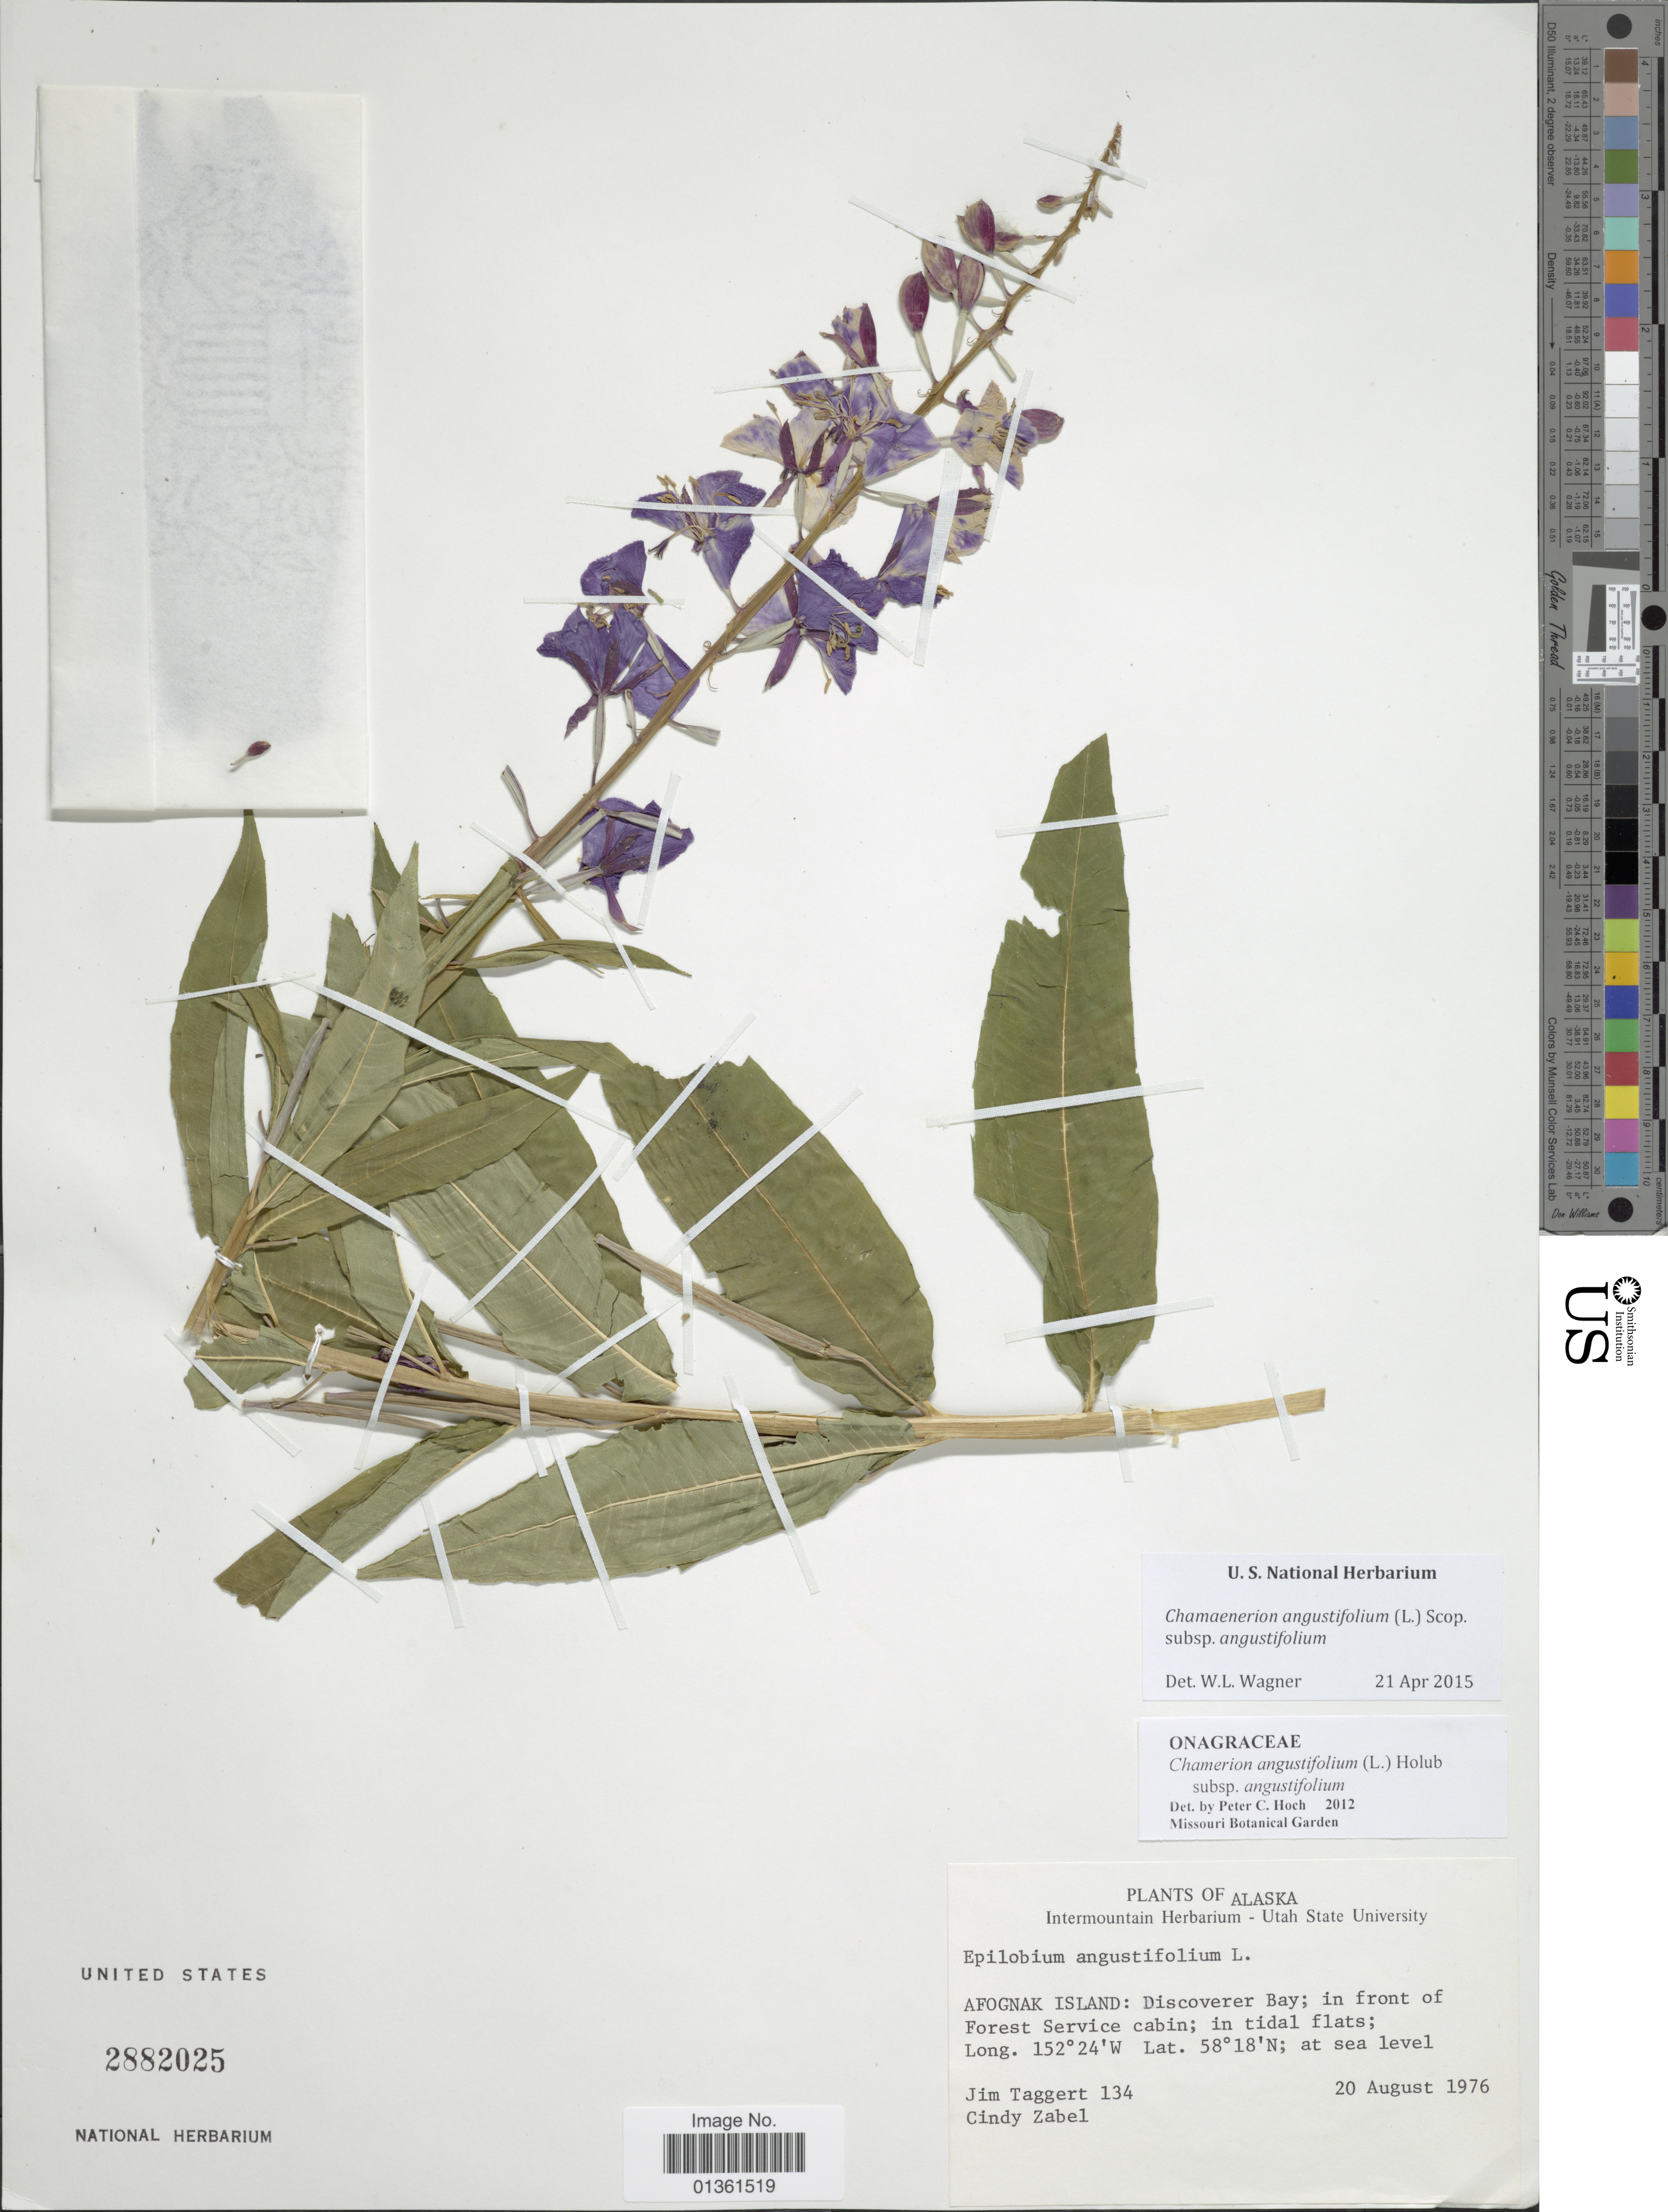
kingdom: Plantae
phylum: Tracheophyta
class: Magnoliopsida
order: Myrtales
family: Onagraceae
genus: Chamaenerion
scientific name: Chamaenerion angustifolium subsp. angustifolium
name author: (L.) Scop.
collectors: J. Taggert & C. Zabel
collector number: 134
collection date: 1976-08-20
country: United States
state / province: Alaska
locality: Afognak Island: Discoverer Bay; in front of Forest Service cabin.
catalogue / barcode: US 2882025